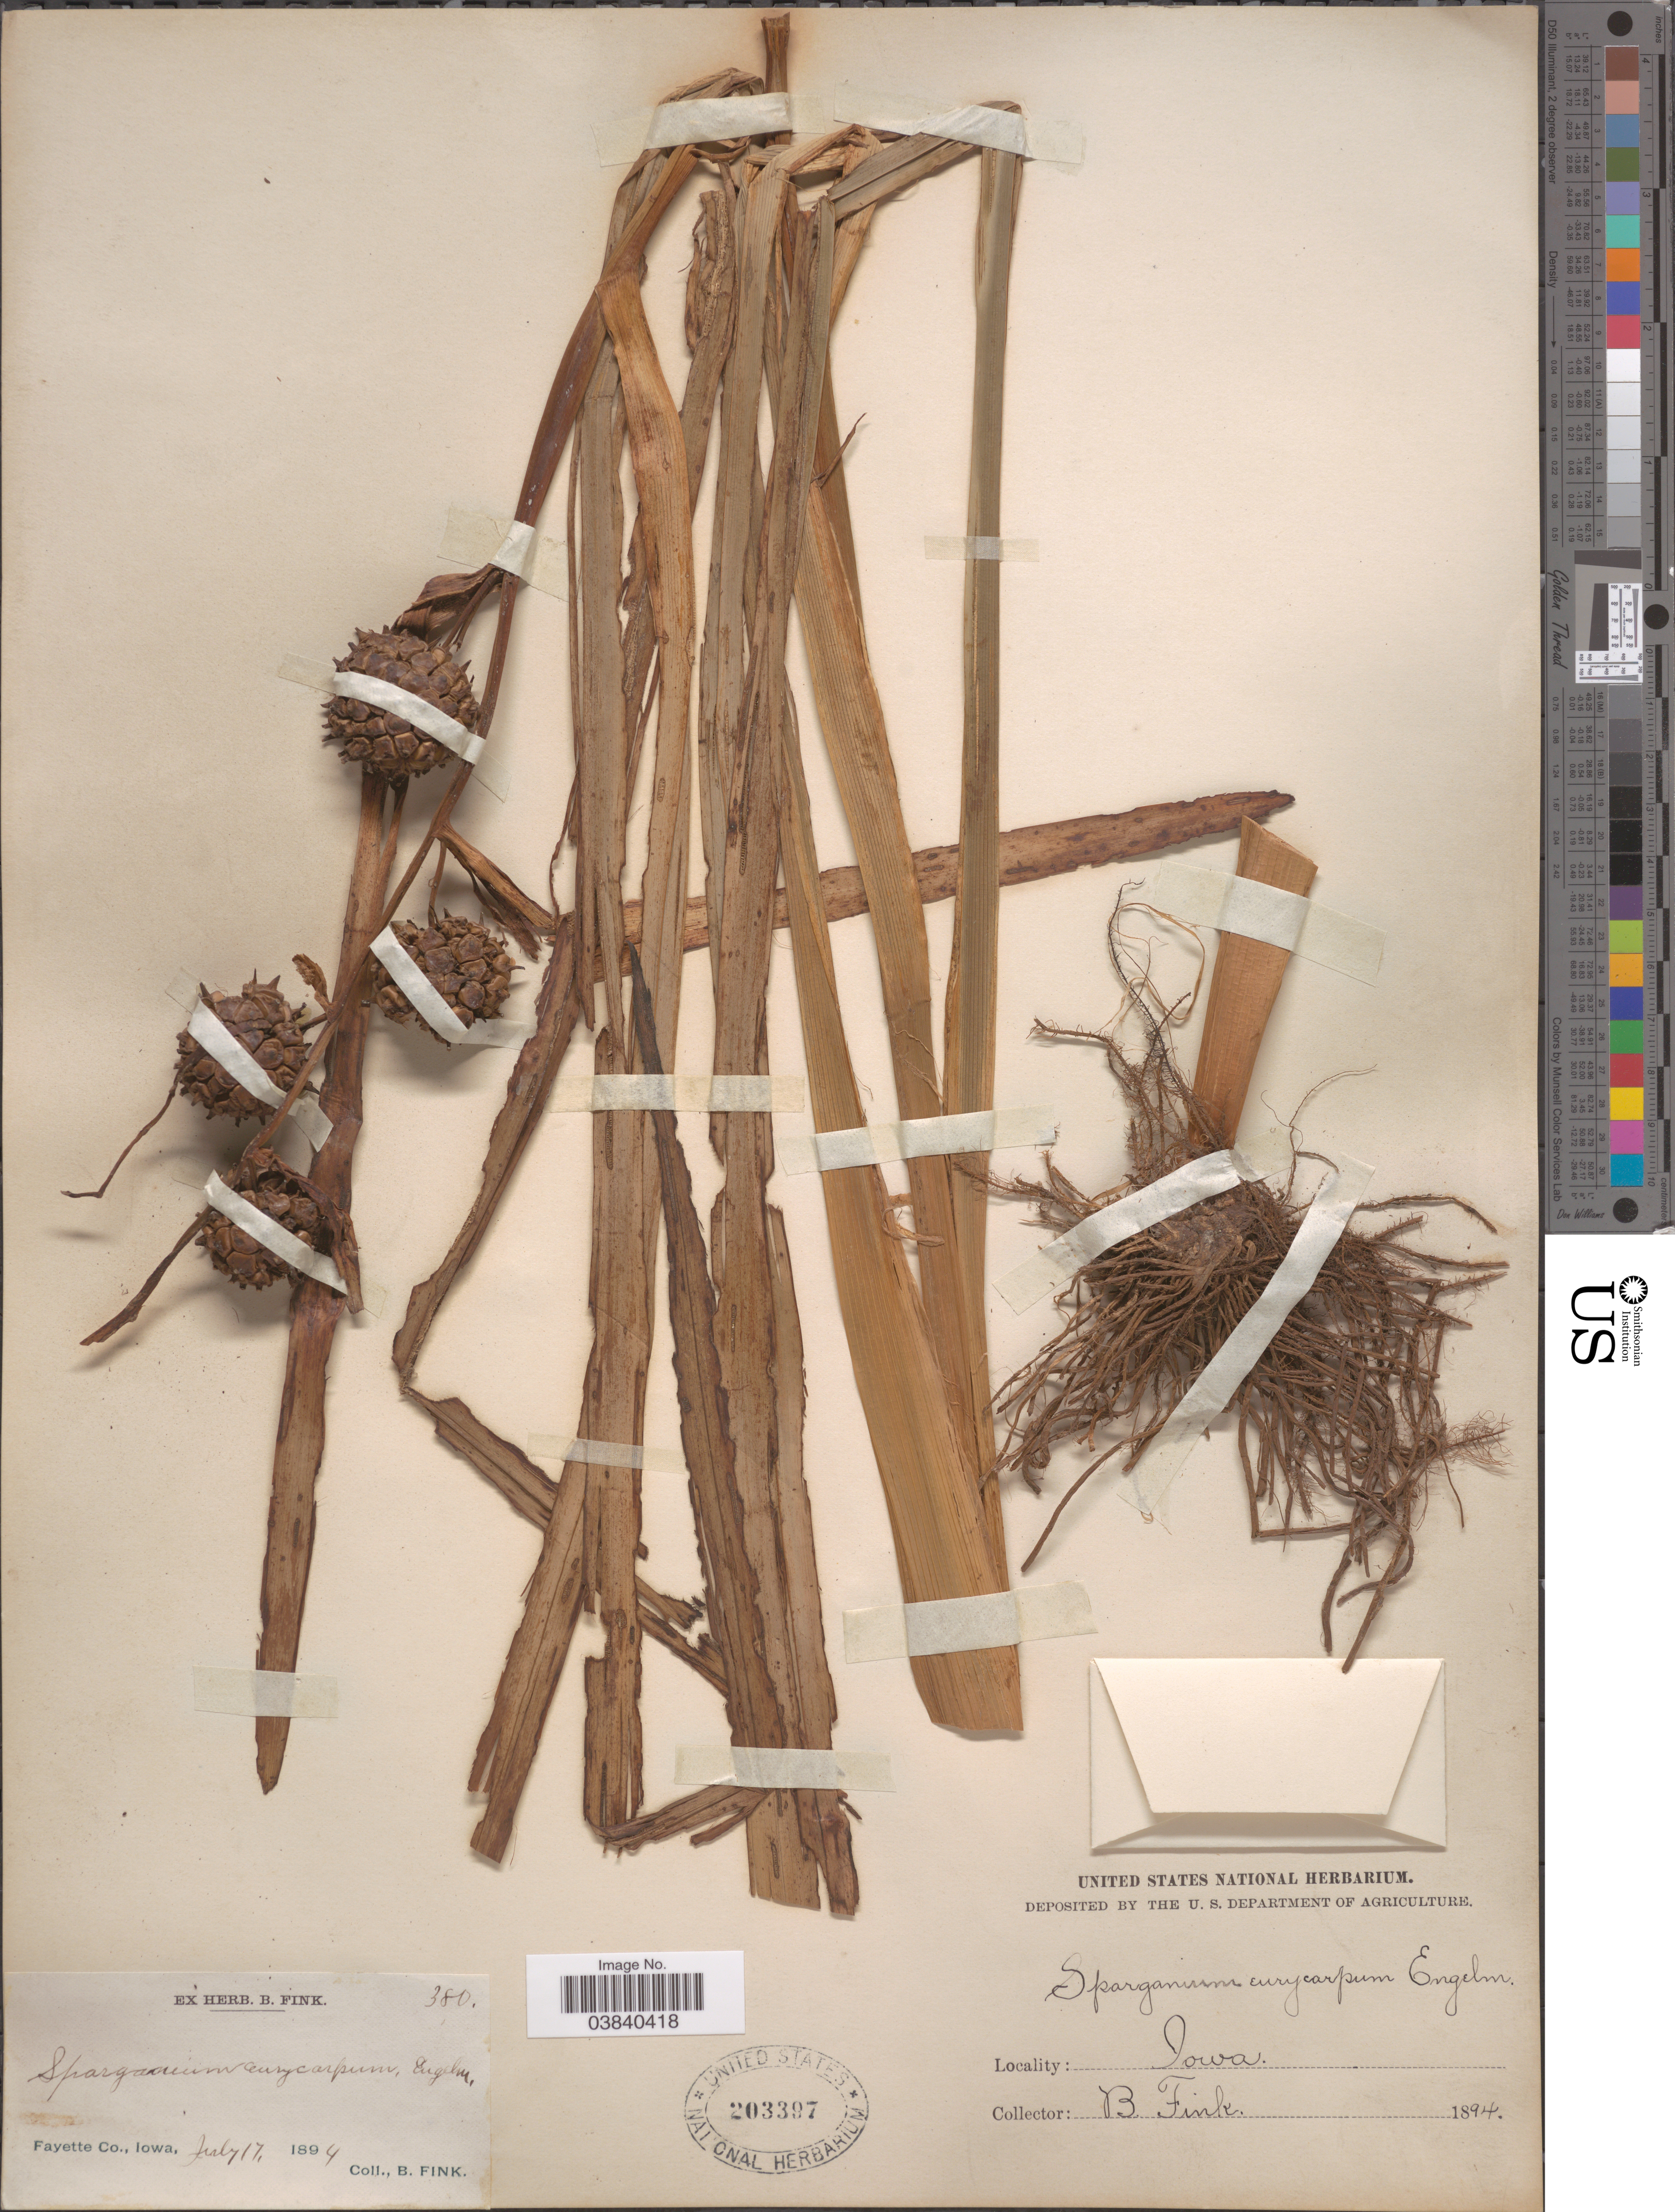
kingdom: Plantae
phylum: Tracheophyta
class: Liliopsida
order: Poales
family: Typhaceae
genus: Sparganium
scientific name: Sparganium eurycarpum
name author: Engelm.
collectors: B. Fink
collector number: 380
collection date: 1894-07-17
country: United States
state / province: Iowa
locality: Fayette Co.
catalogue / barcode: US 203397